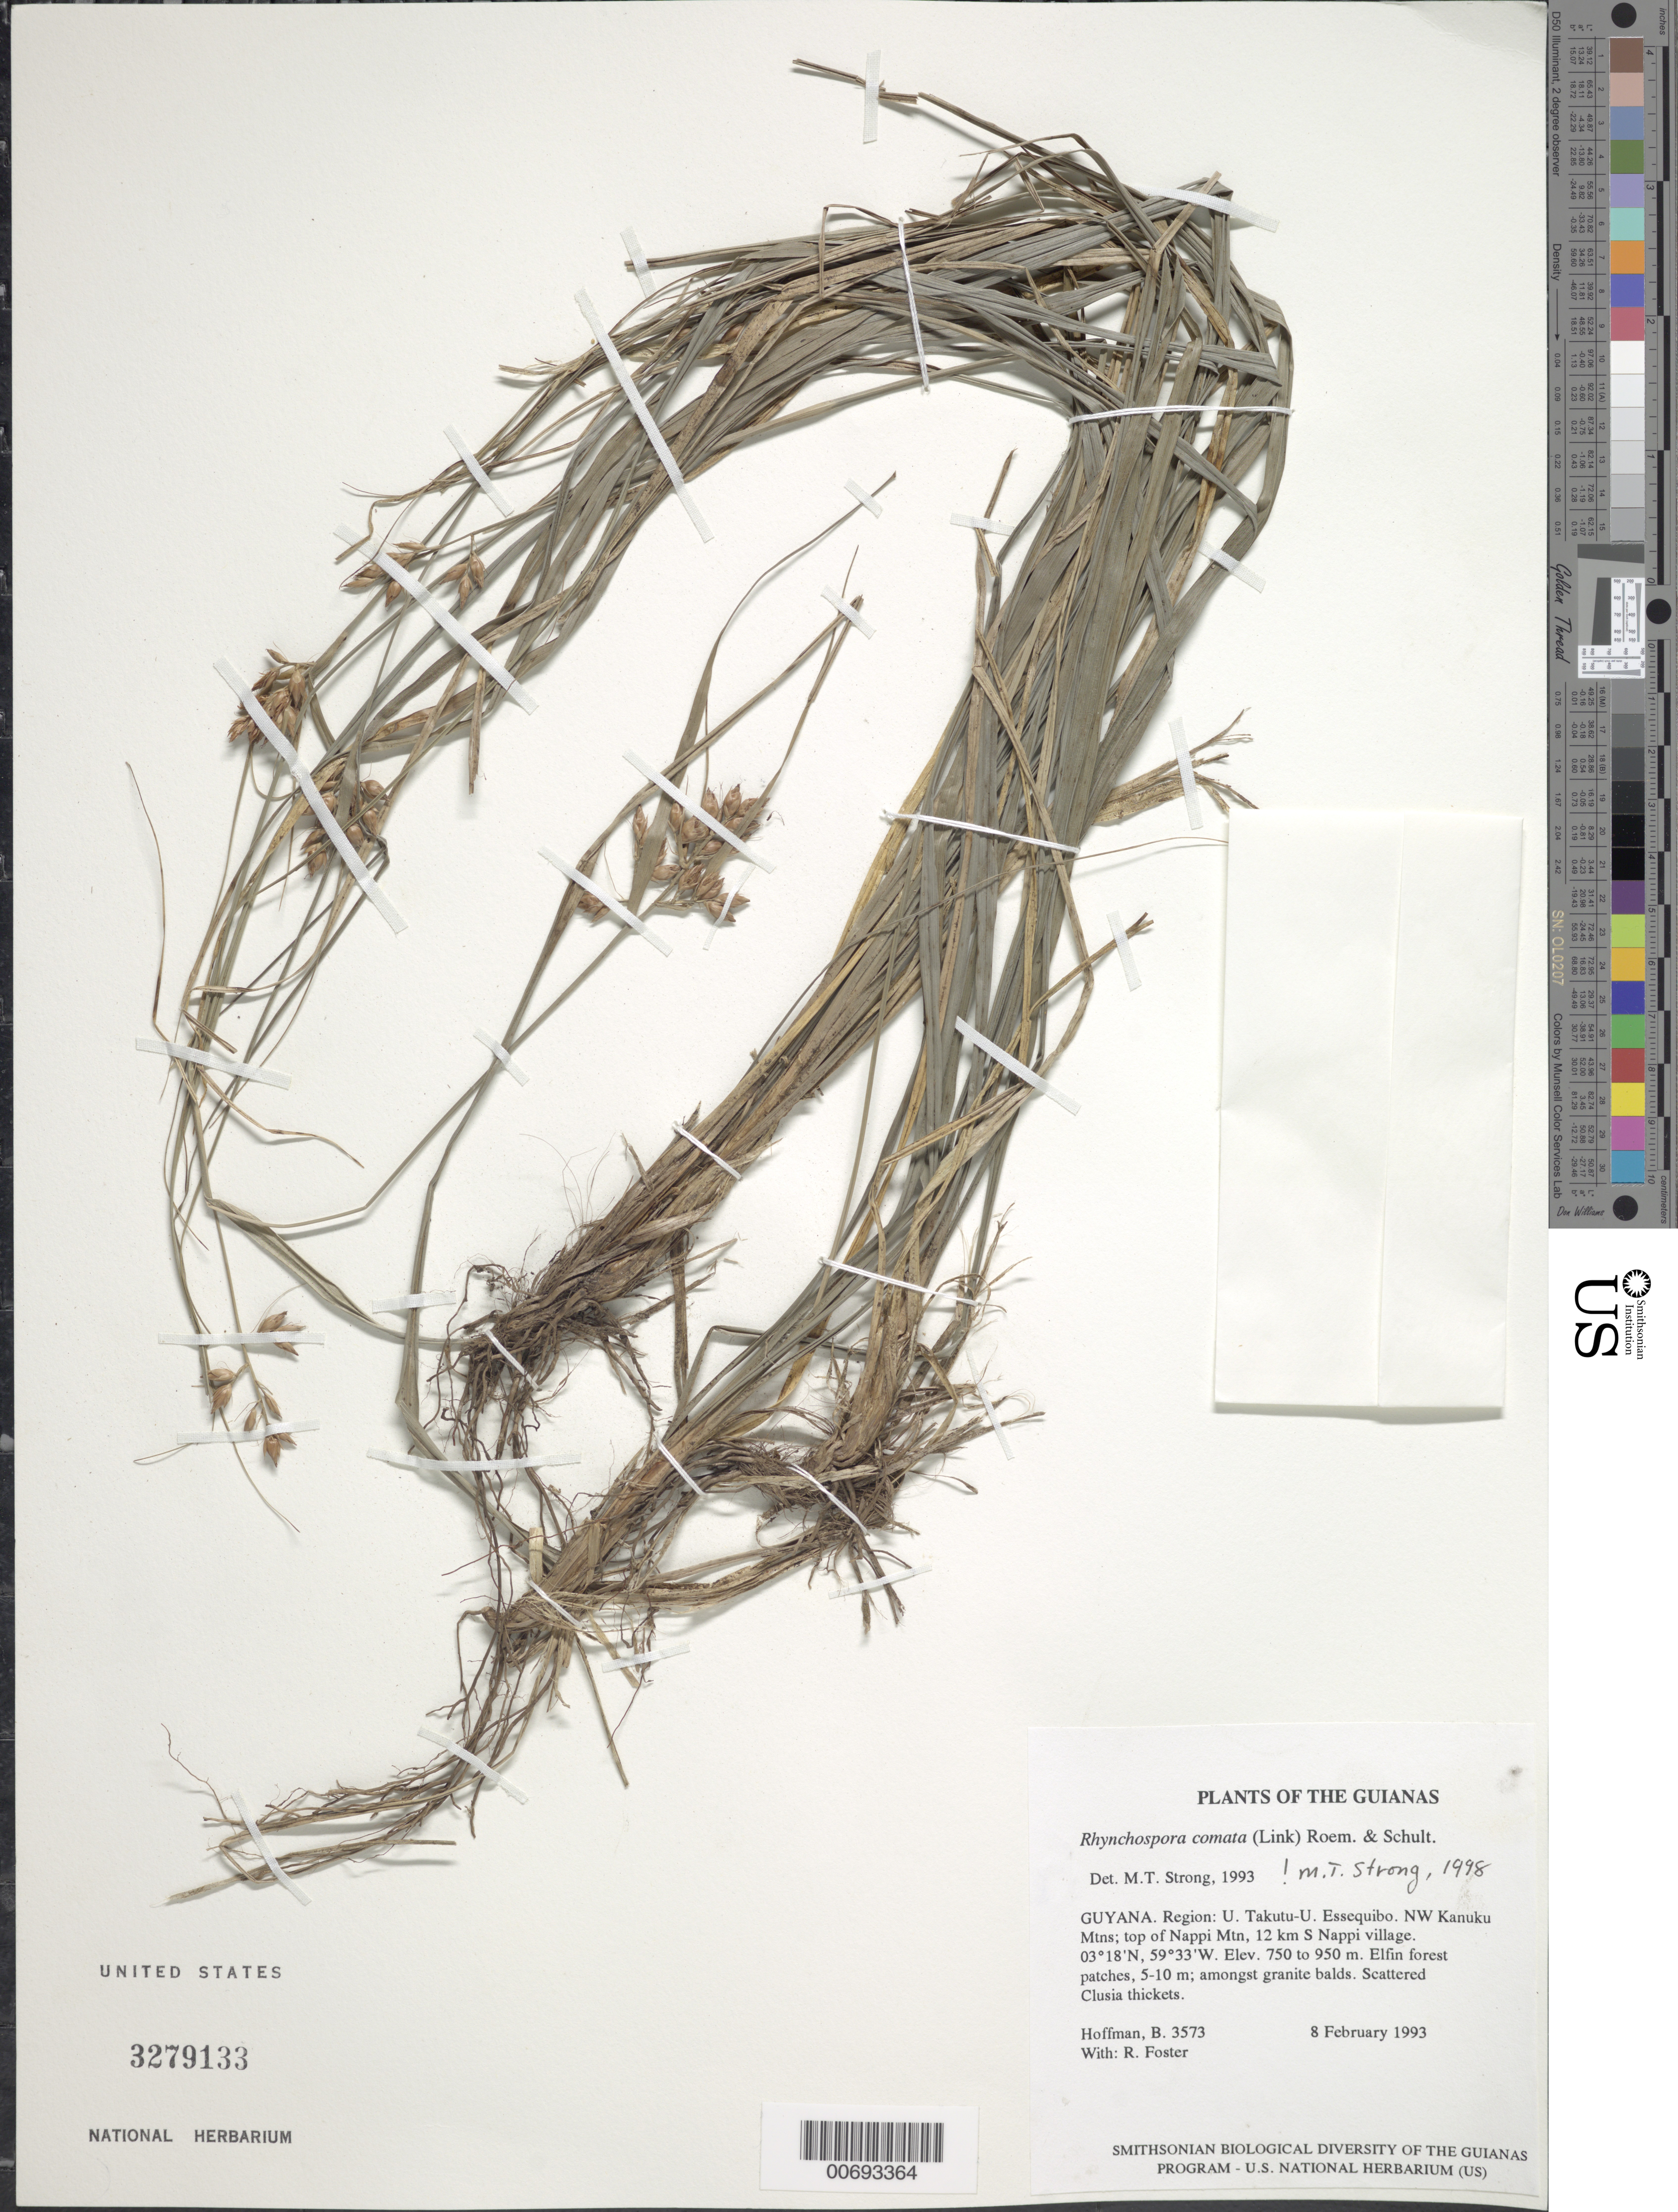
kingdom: Plantae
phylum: Tracheophyta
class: Liliopsida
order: Poales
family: Cyperaceae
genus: Rhynchospora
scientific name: Rhynchospora comata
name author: (Link) Schult.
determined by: Strong, M. T., (US), Smithsonian Institution - National Museum of Natural History (UNITED STATES)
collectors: B. Hoffman & R. Foster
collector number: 3573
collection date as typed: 8 February 1993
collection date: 1993-02-08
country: Guyana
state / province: U. Takutu-U. Essequibo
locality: NW Kanuku Mountains; top of Nappi Mountain, 12 km S of Nappi village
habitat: Elfin forest patches, 5-10 m; amongst granite balds. Scattered Clusia thickets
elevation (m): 750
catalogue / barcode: US 3279133